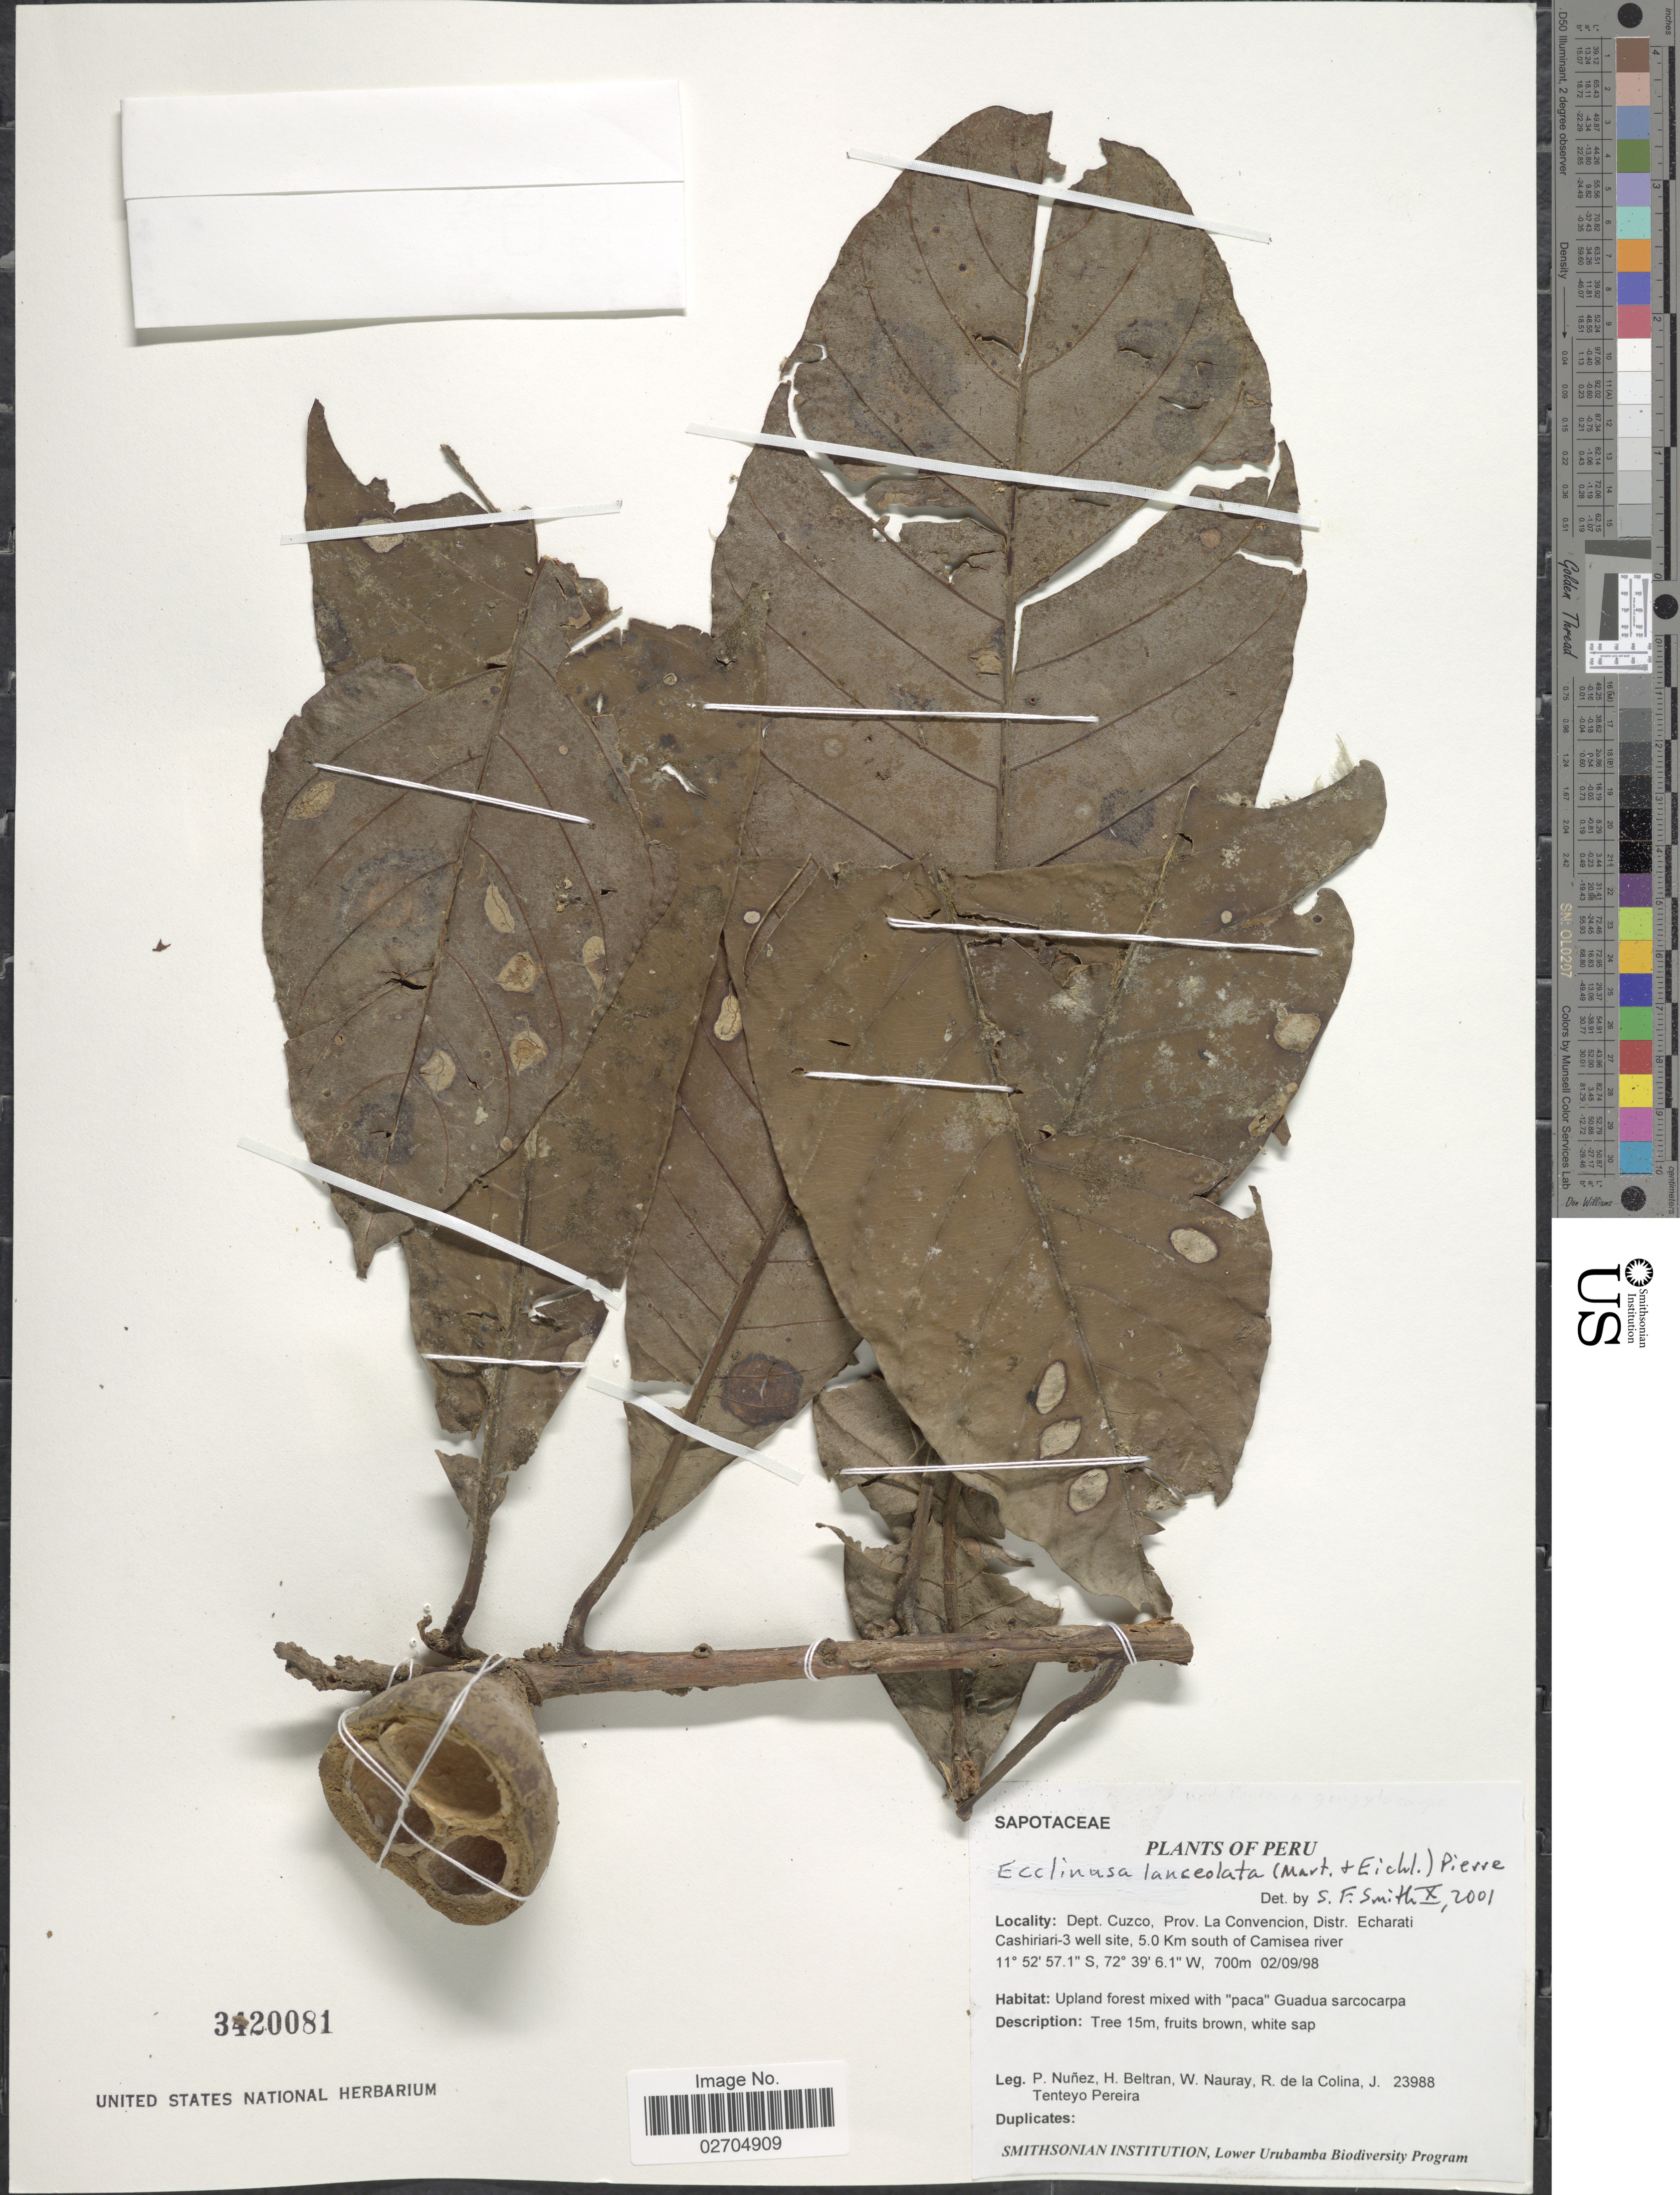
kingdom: Plantae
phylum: Tracheophyta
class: Magnoliopsida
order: Ericales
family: Sapotaceae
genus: Ecclinusa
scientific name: Ecclinusa lanceolata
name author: (Mart. & Eichler) Pierre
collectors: P. Nuñez V., H. Beltran, W. Nauray, R. de La Colina & J. T. Pereira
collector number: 23988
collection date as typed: Transcribed d/m/y: 2/9/98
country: Peru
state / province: Cusco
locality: Dept. Cuzco, Prov. La Convencion, Distr. Echarati Cashiriari-3 well site, 5.0 Km south of Camisea river.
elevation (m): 700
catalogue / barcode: US 3420081